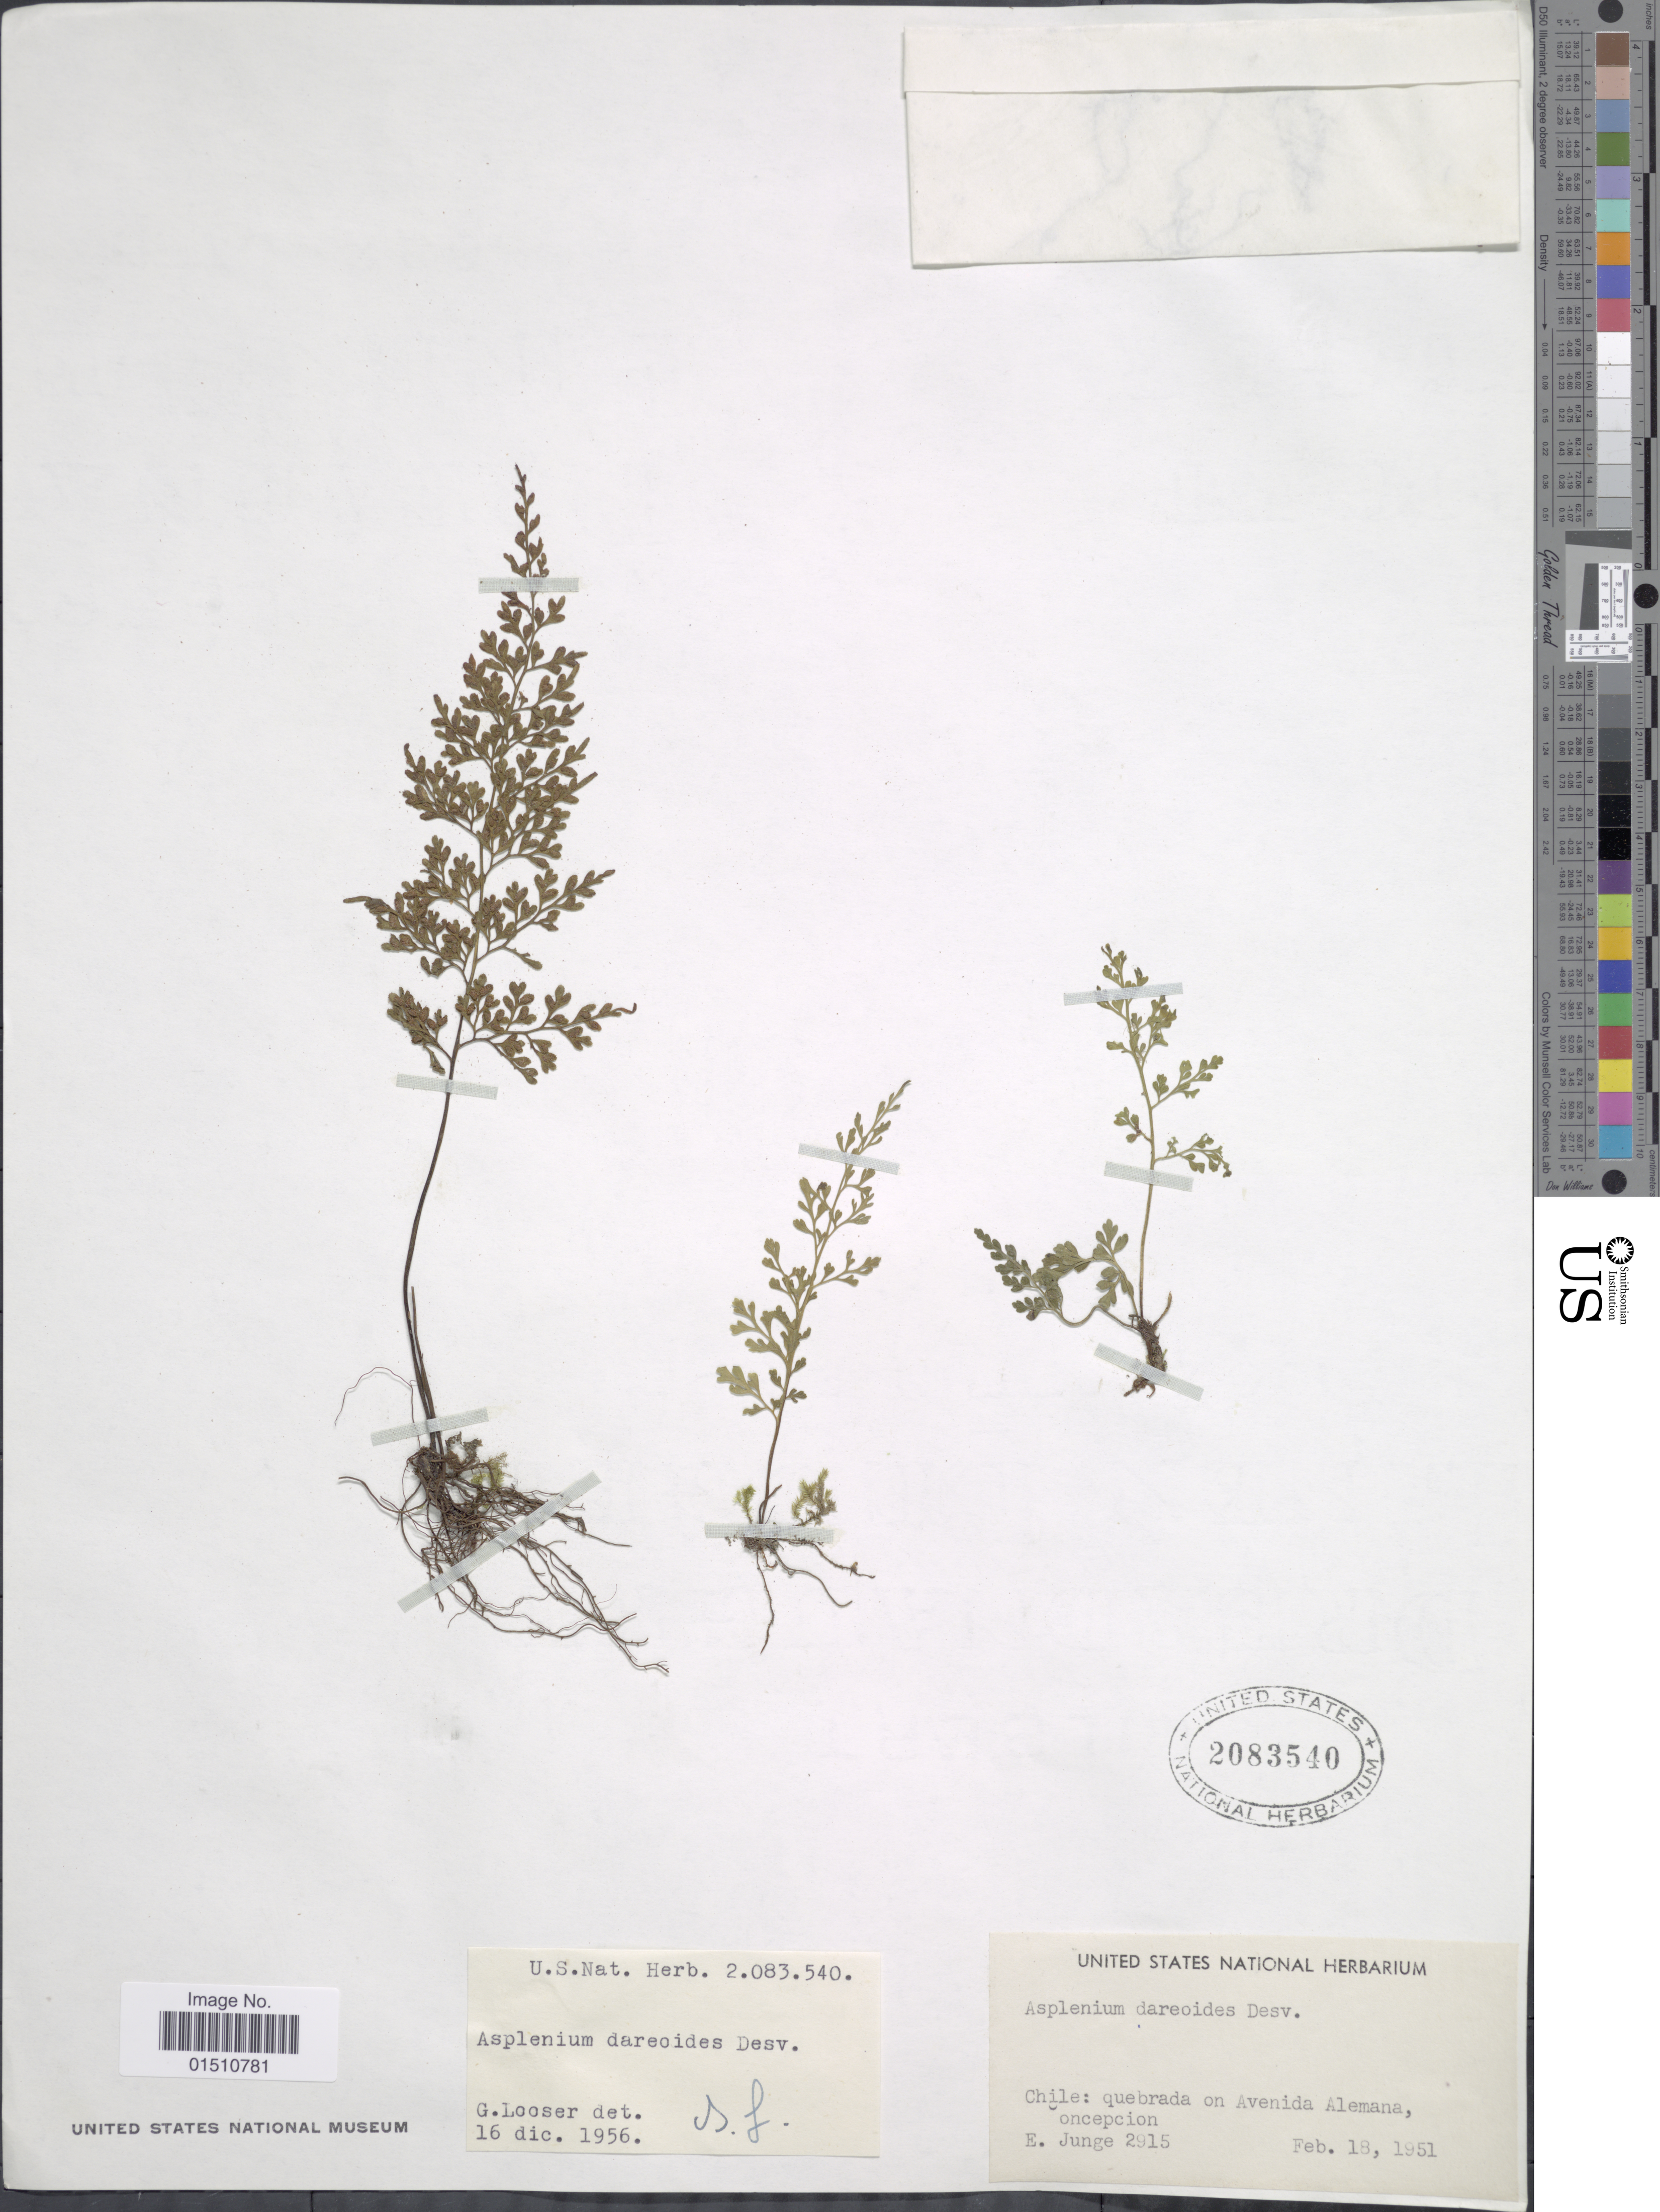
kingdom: Plantae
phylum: Tracheophyta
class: Polypodiopsida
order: Polypodiales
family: Aspleniaceae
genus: Asplenium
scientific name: Asplenium dareoides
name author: Desv.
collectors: E. Junge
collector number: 2915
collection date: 1951-02-18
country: Chile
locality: Chile: quebrada on Avenida Alemana, omcepcion.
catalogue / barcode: US 2083540